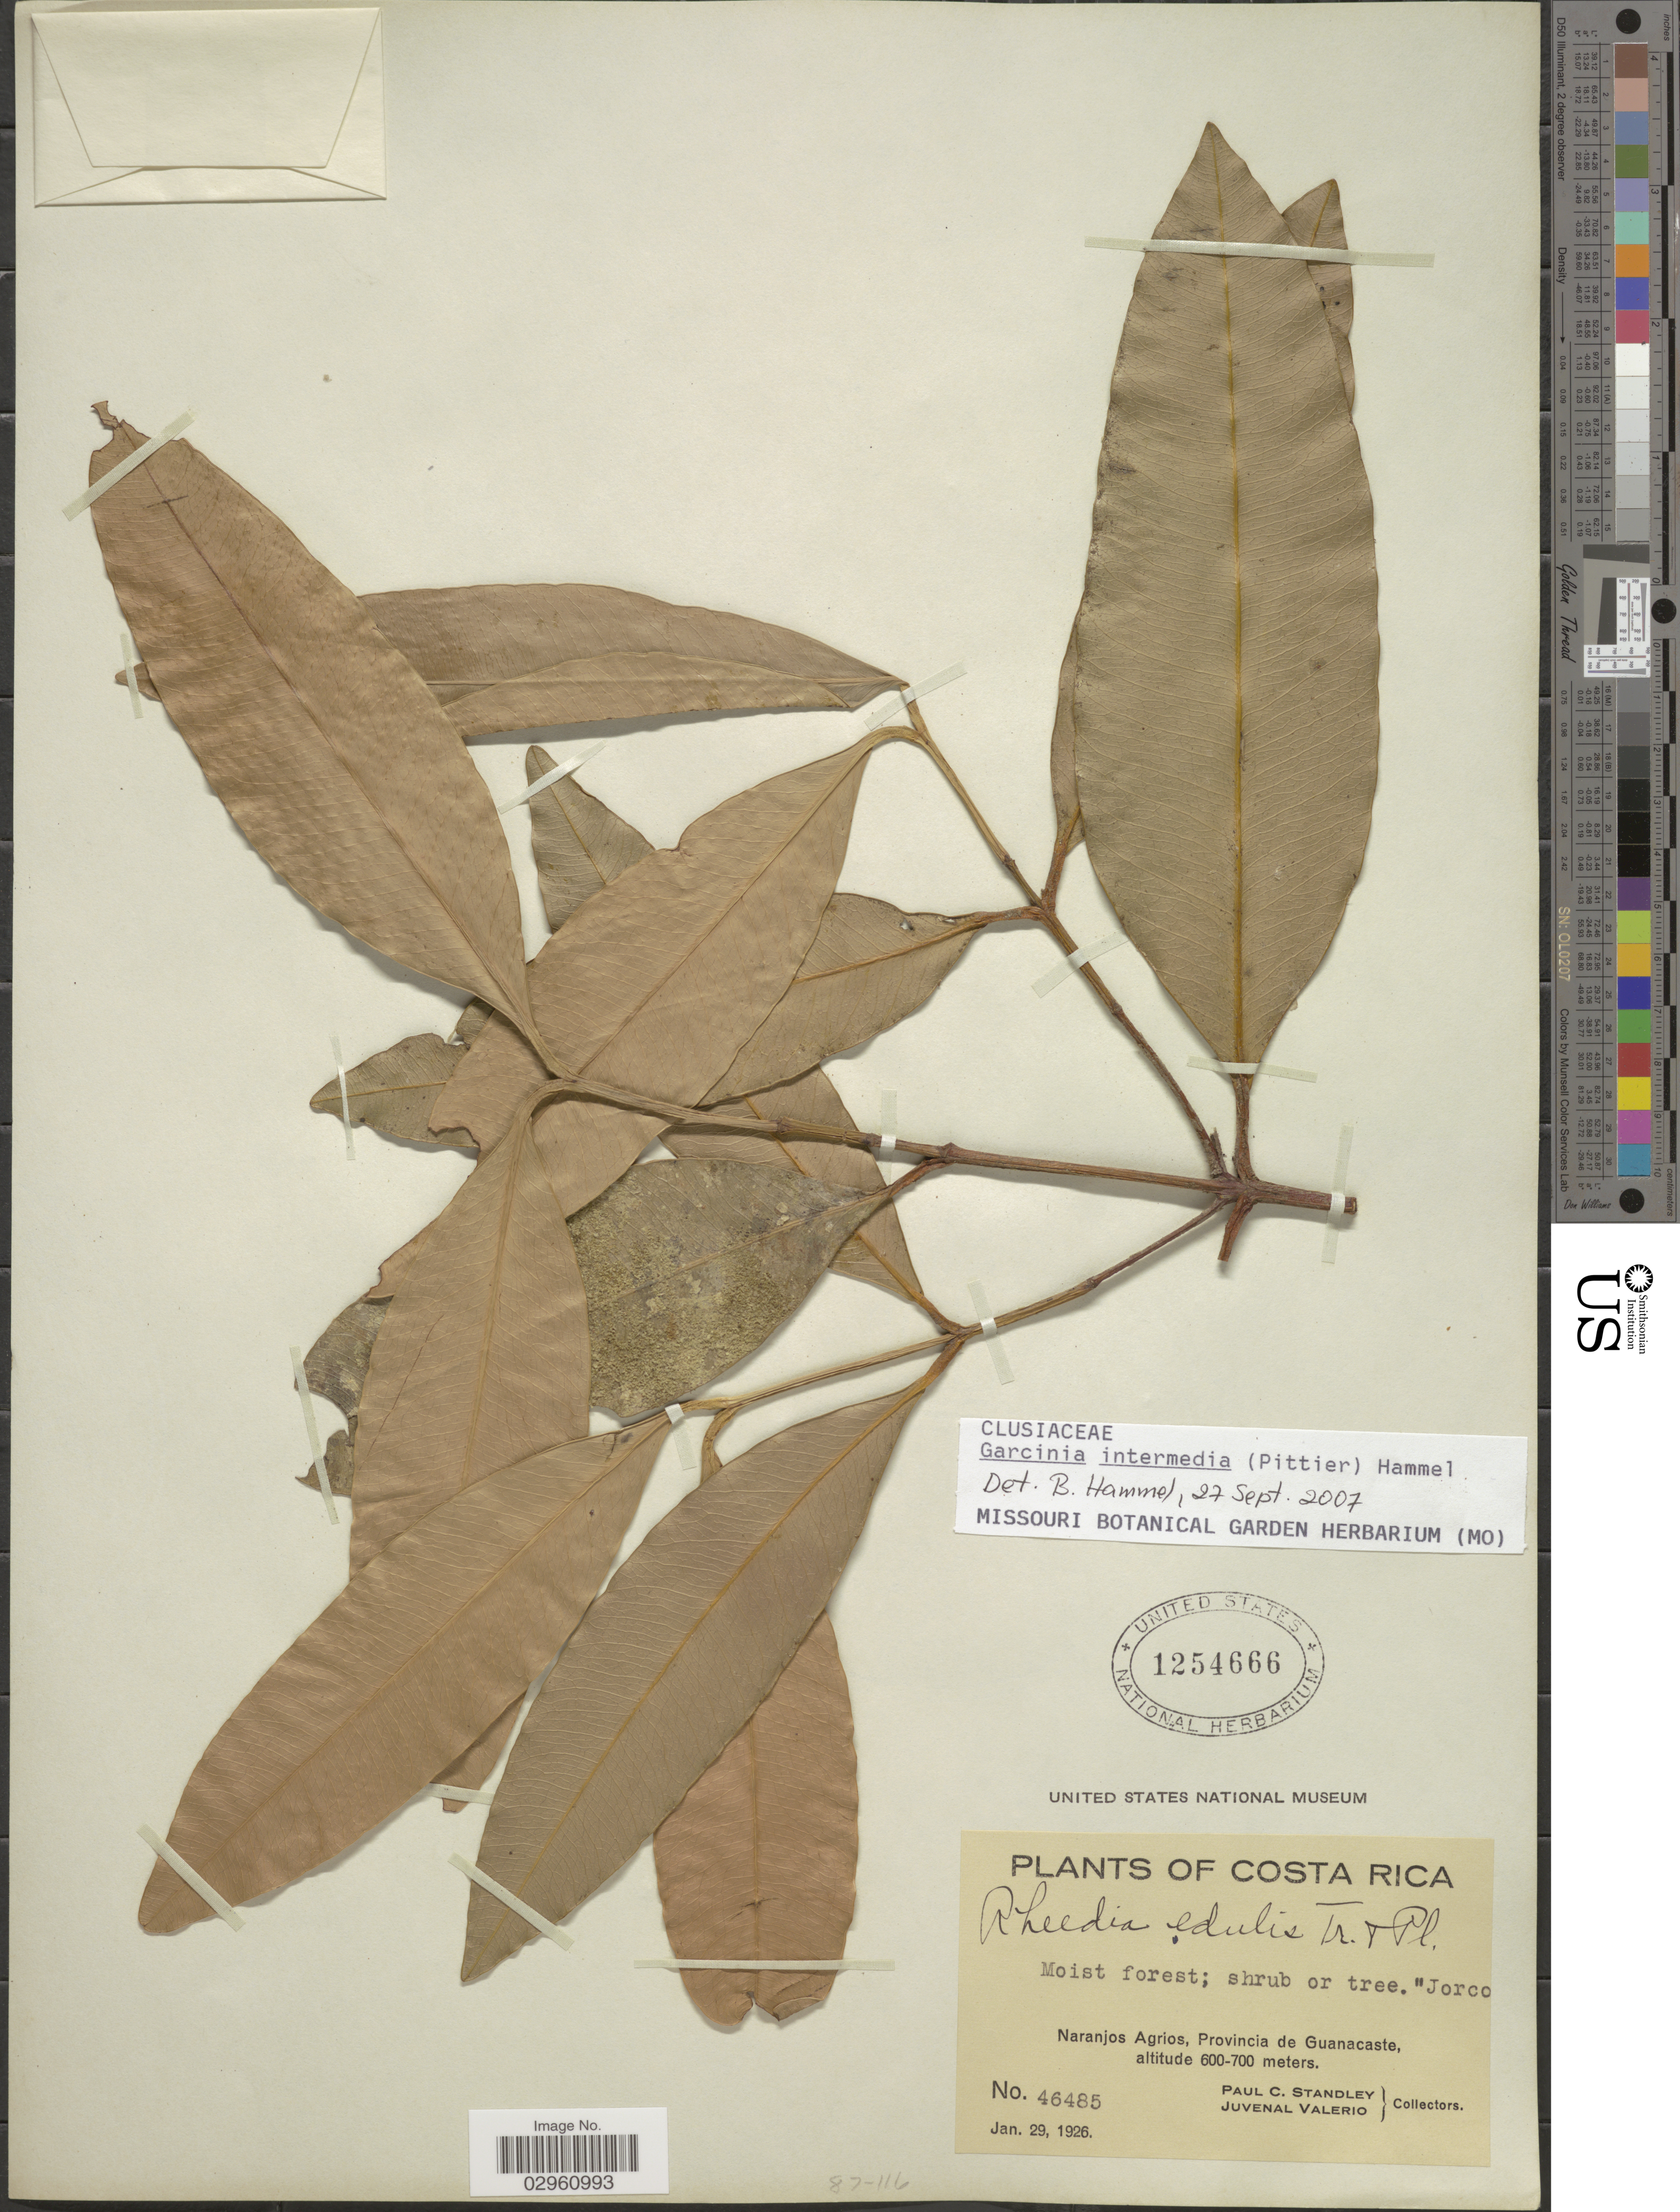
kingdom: Plantae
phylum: Tracheophyta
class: Magnoliopsida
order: Malpighiales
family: Clusiaceae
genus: Garcinia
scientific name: Garcinia intermedia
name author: (Pittier) Hammel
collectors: P. C. Standley & J. Valerio R.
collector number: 46485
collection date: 1926-01-29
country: Costa Rica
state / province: Guanacaste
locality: Naranjos Agrios, Provincia de Guanacaste.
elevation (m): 600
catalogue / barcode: US 1254666